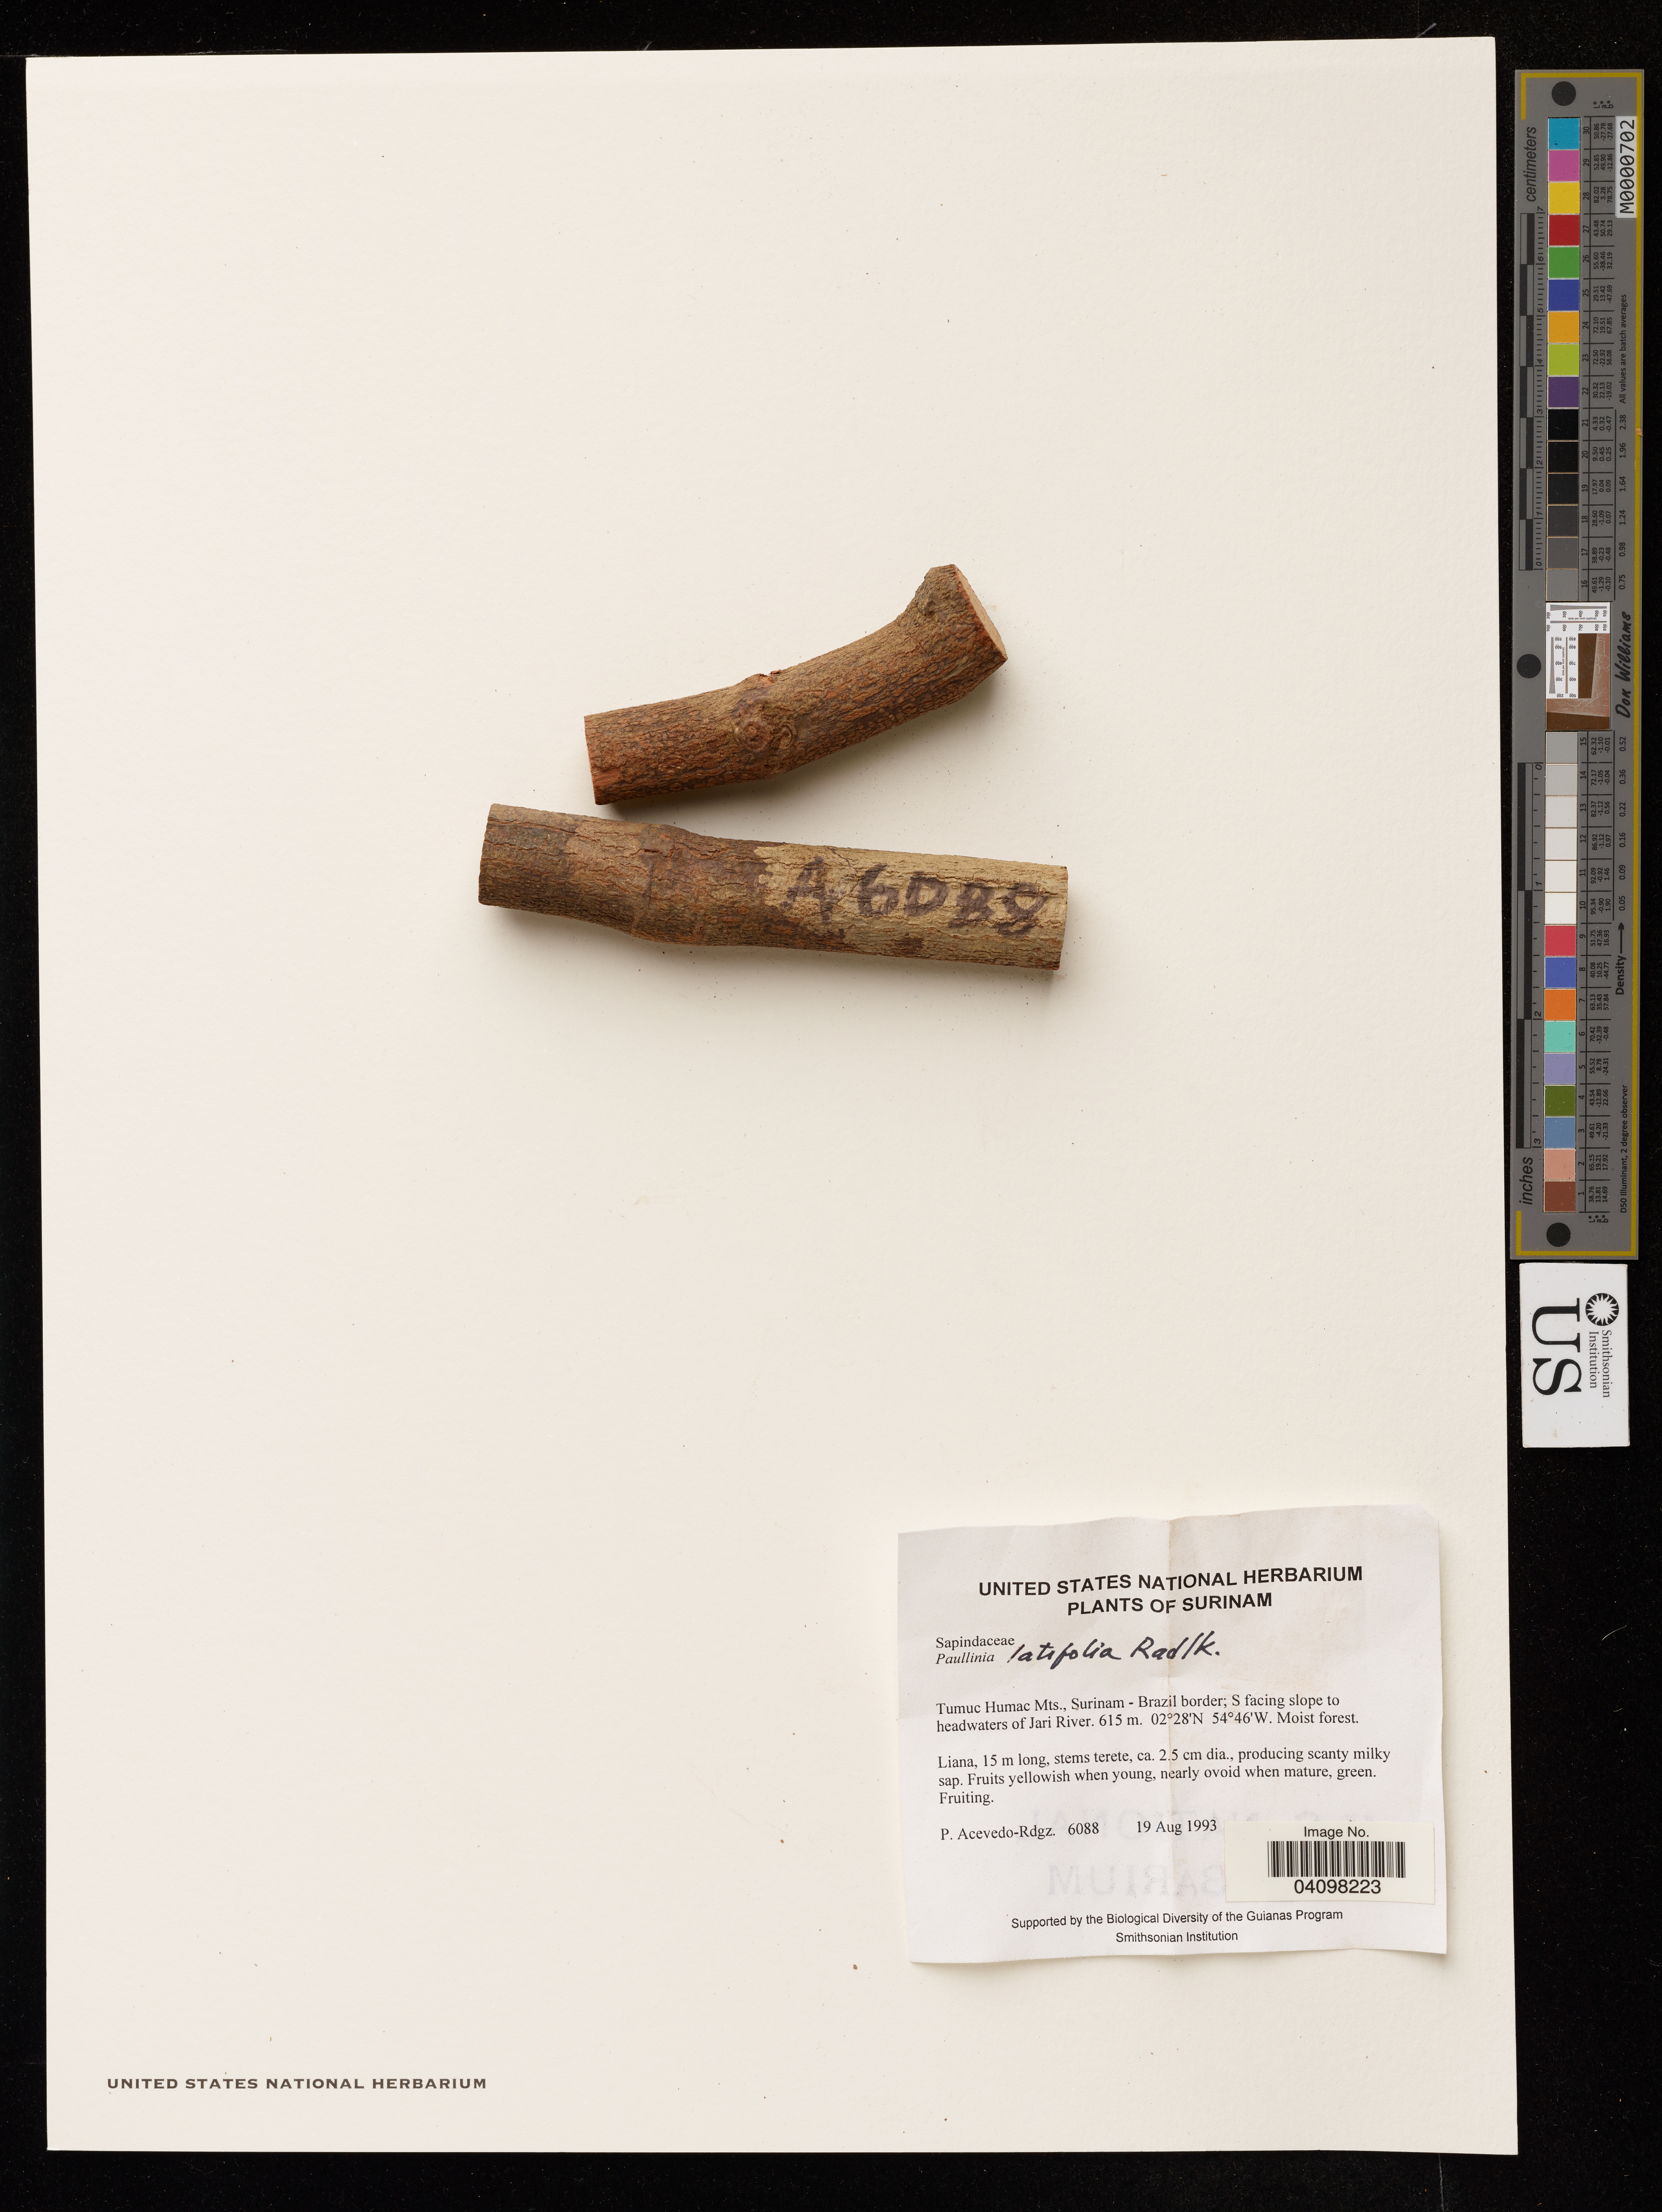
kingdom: Plantae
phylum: Tracheophyta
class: Magnoliopsida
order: Sapindales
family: Sapindaceae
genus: Paullinia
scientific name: Paullinia latifolia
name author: Benth. ex Radlk.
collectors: P. Acevedo-Rodr.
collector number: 6088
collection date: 1993-08-19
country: Suriname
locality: Surinam. Tumuc Humac Mts., Surinam - Brazil border; S facing slope to headwaters of Jari River.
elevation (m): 615